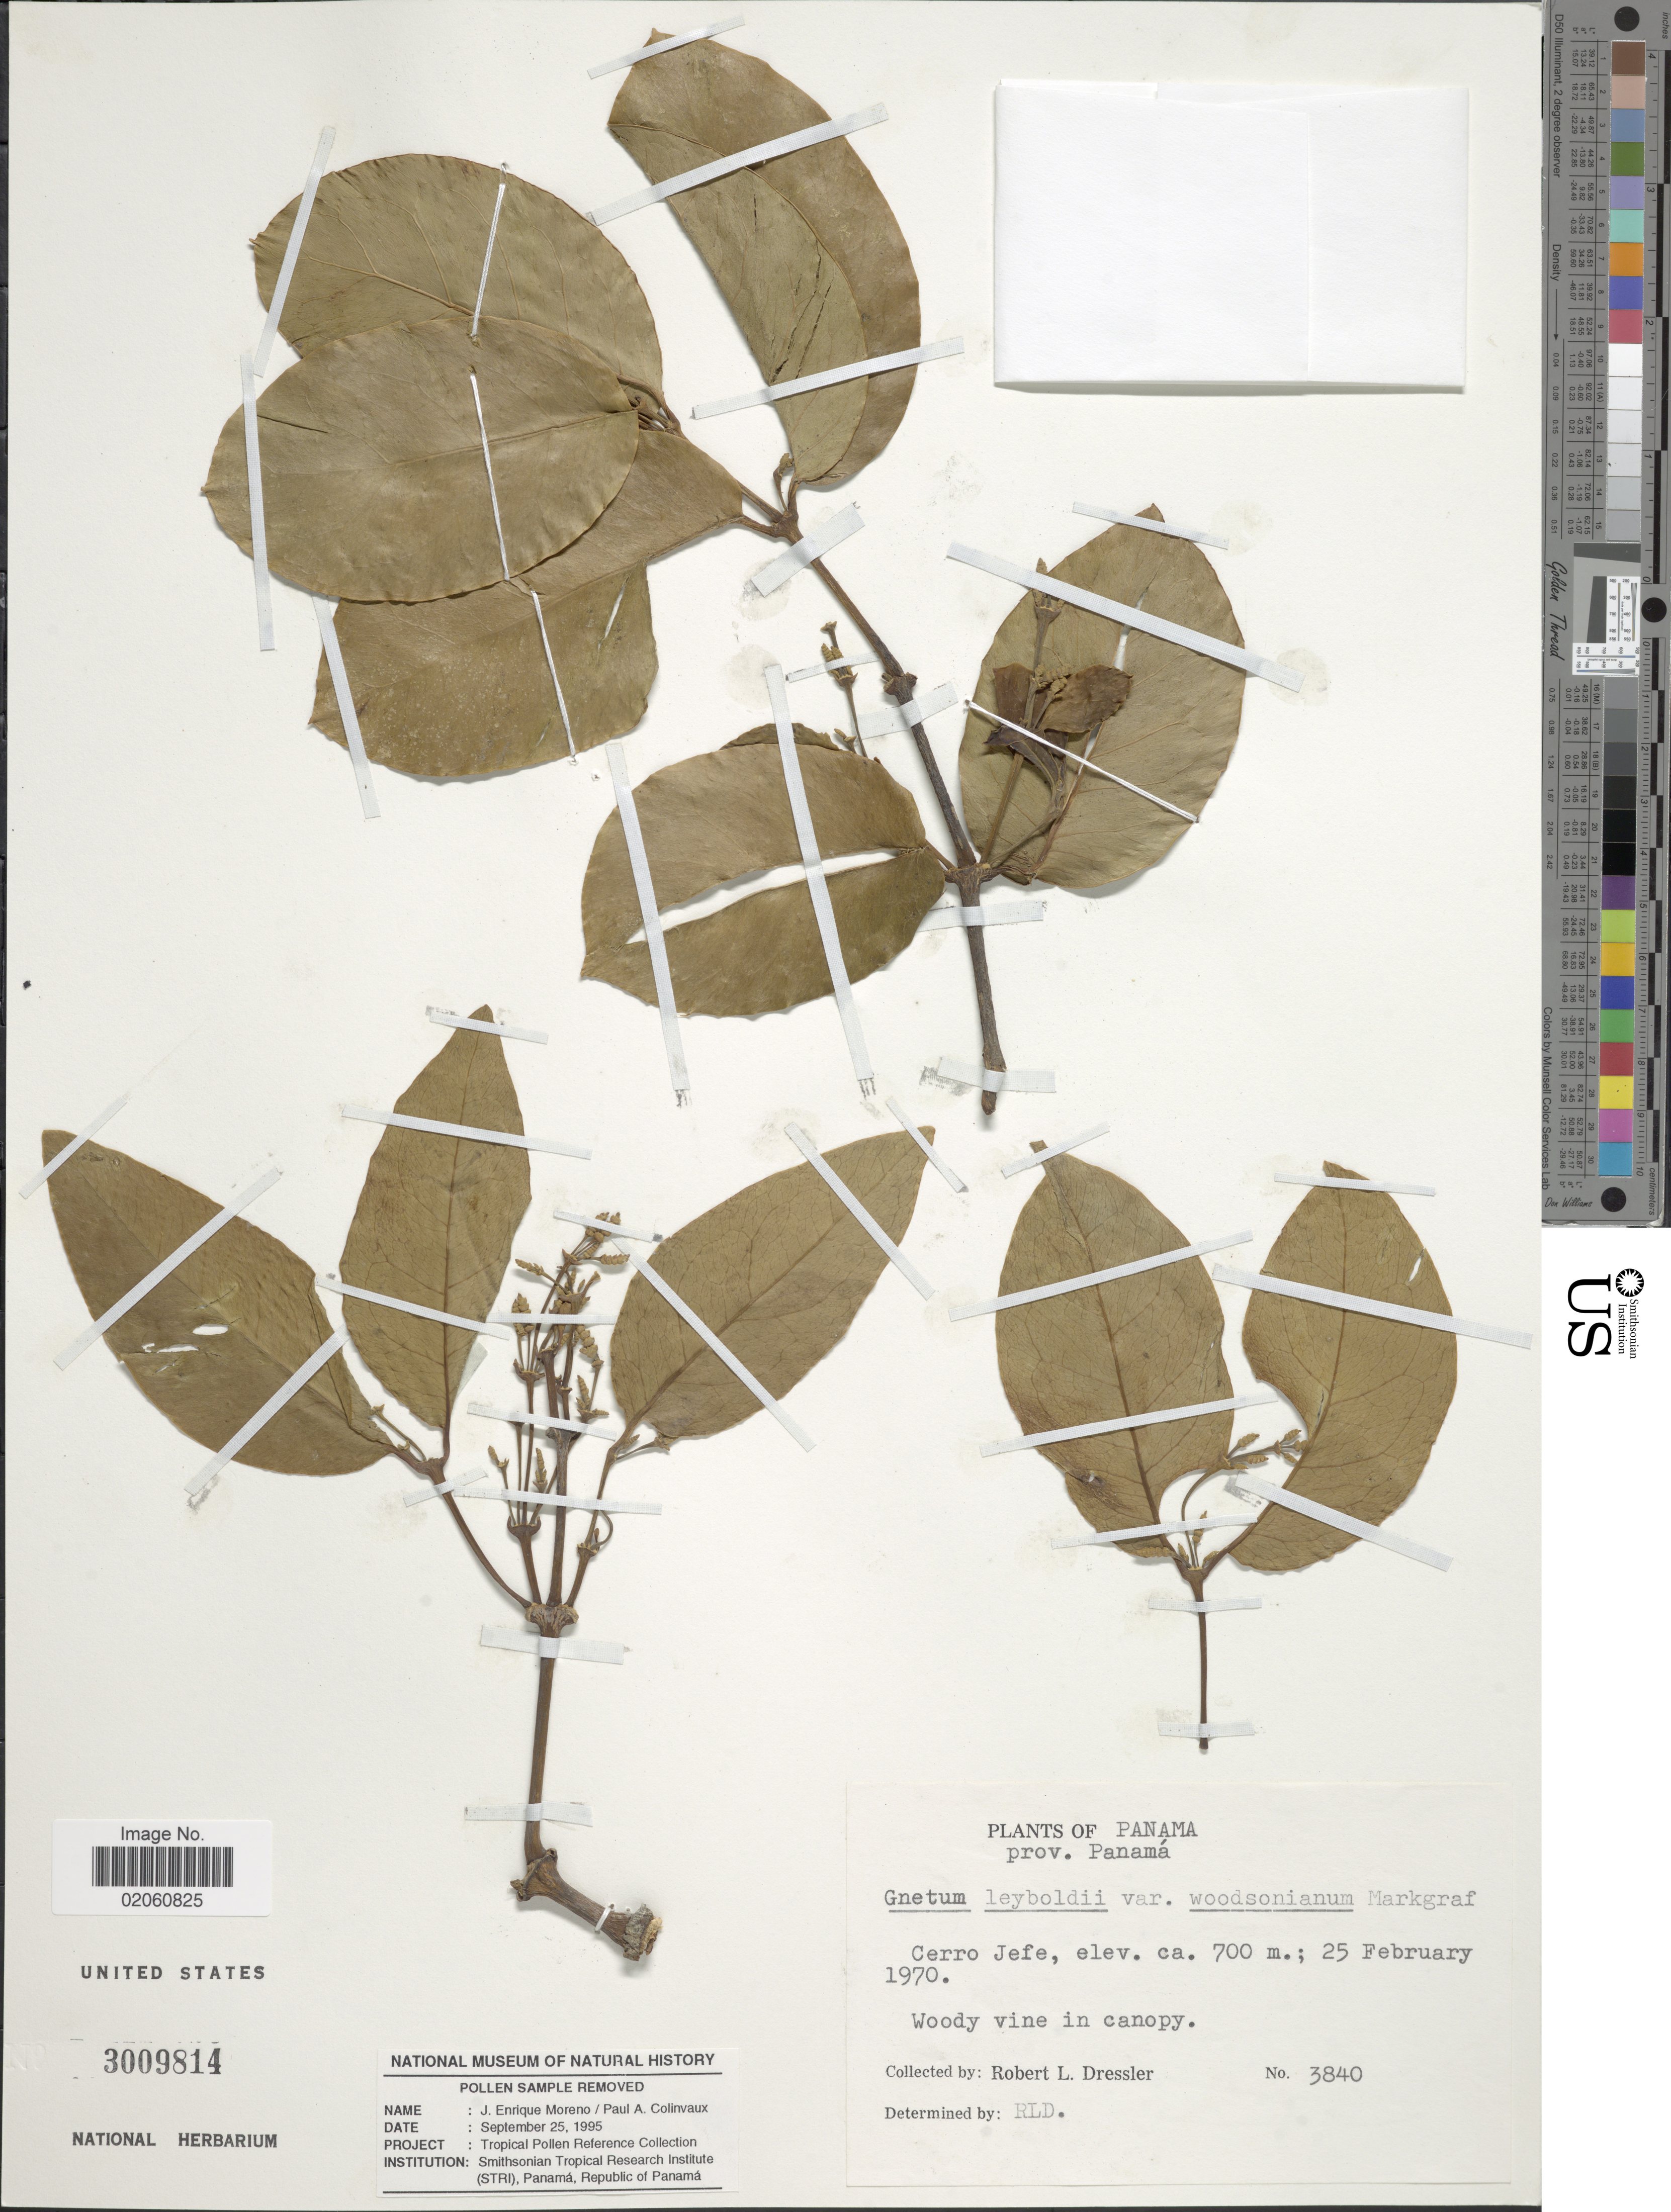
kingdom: Plantae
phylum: Tracheophyta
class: Gnetopsida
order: Gnetales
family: Gnetaceae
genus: Gnetum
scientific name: Gnetum leyboldii var. woodsonianum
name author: Markgr.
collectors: R. Dressler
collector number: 3840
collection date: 1970-02-25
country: Panama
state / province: Panamá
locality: Cerro Jefe; Woody vine in canopy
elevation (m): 700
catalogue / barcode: US 3009814